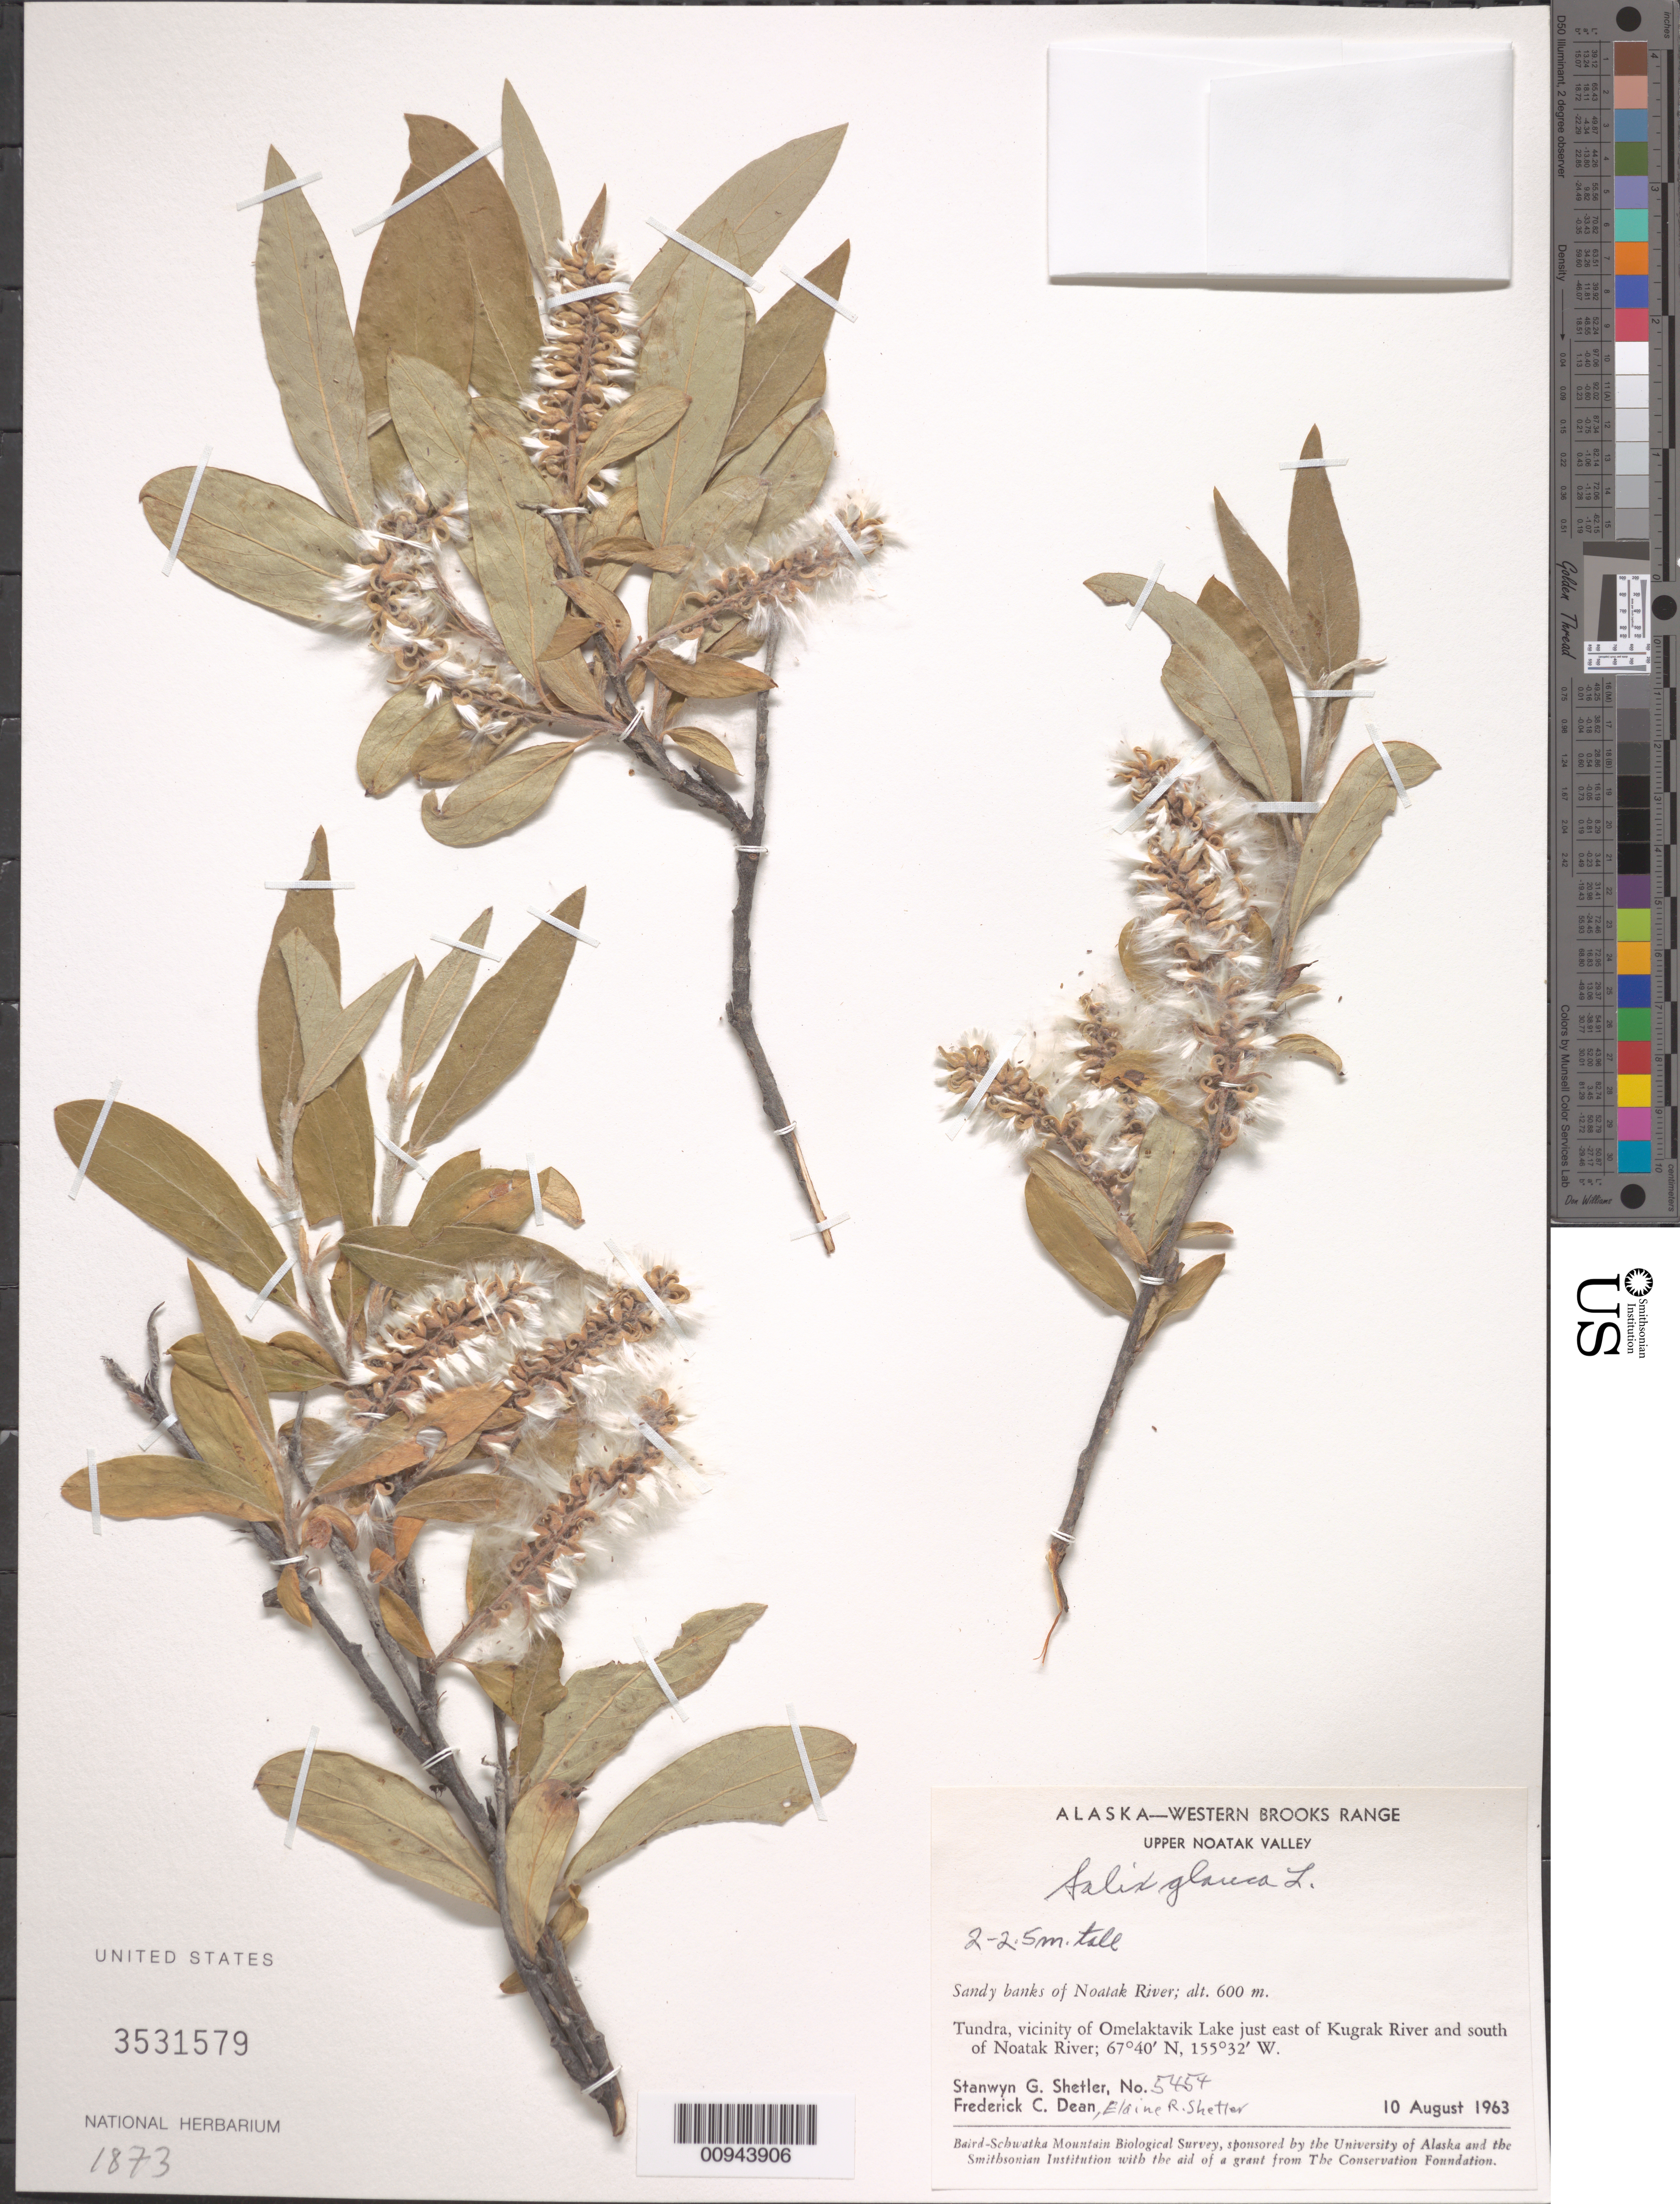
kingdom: Plantae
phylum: Tracheophyta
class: Magnoliopsida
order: Malpighiales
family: Salicaceae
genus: Salix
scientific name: Salix glauca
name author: L.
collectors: S. Shetler, F. C. Dean & E. R. Shetler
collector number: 5454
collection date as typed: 10 Aug 1963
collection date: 1963-08-10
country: United States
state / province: Alaska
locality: Vicinity of Omelaktavik Lake just east of Kugrak River and south of Noatak River. Western Brooks Range, Upper Noatak Valley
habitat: Tundra. Sandy banks of Noatak River.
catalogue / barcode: US 3531579